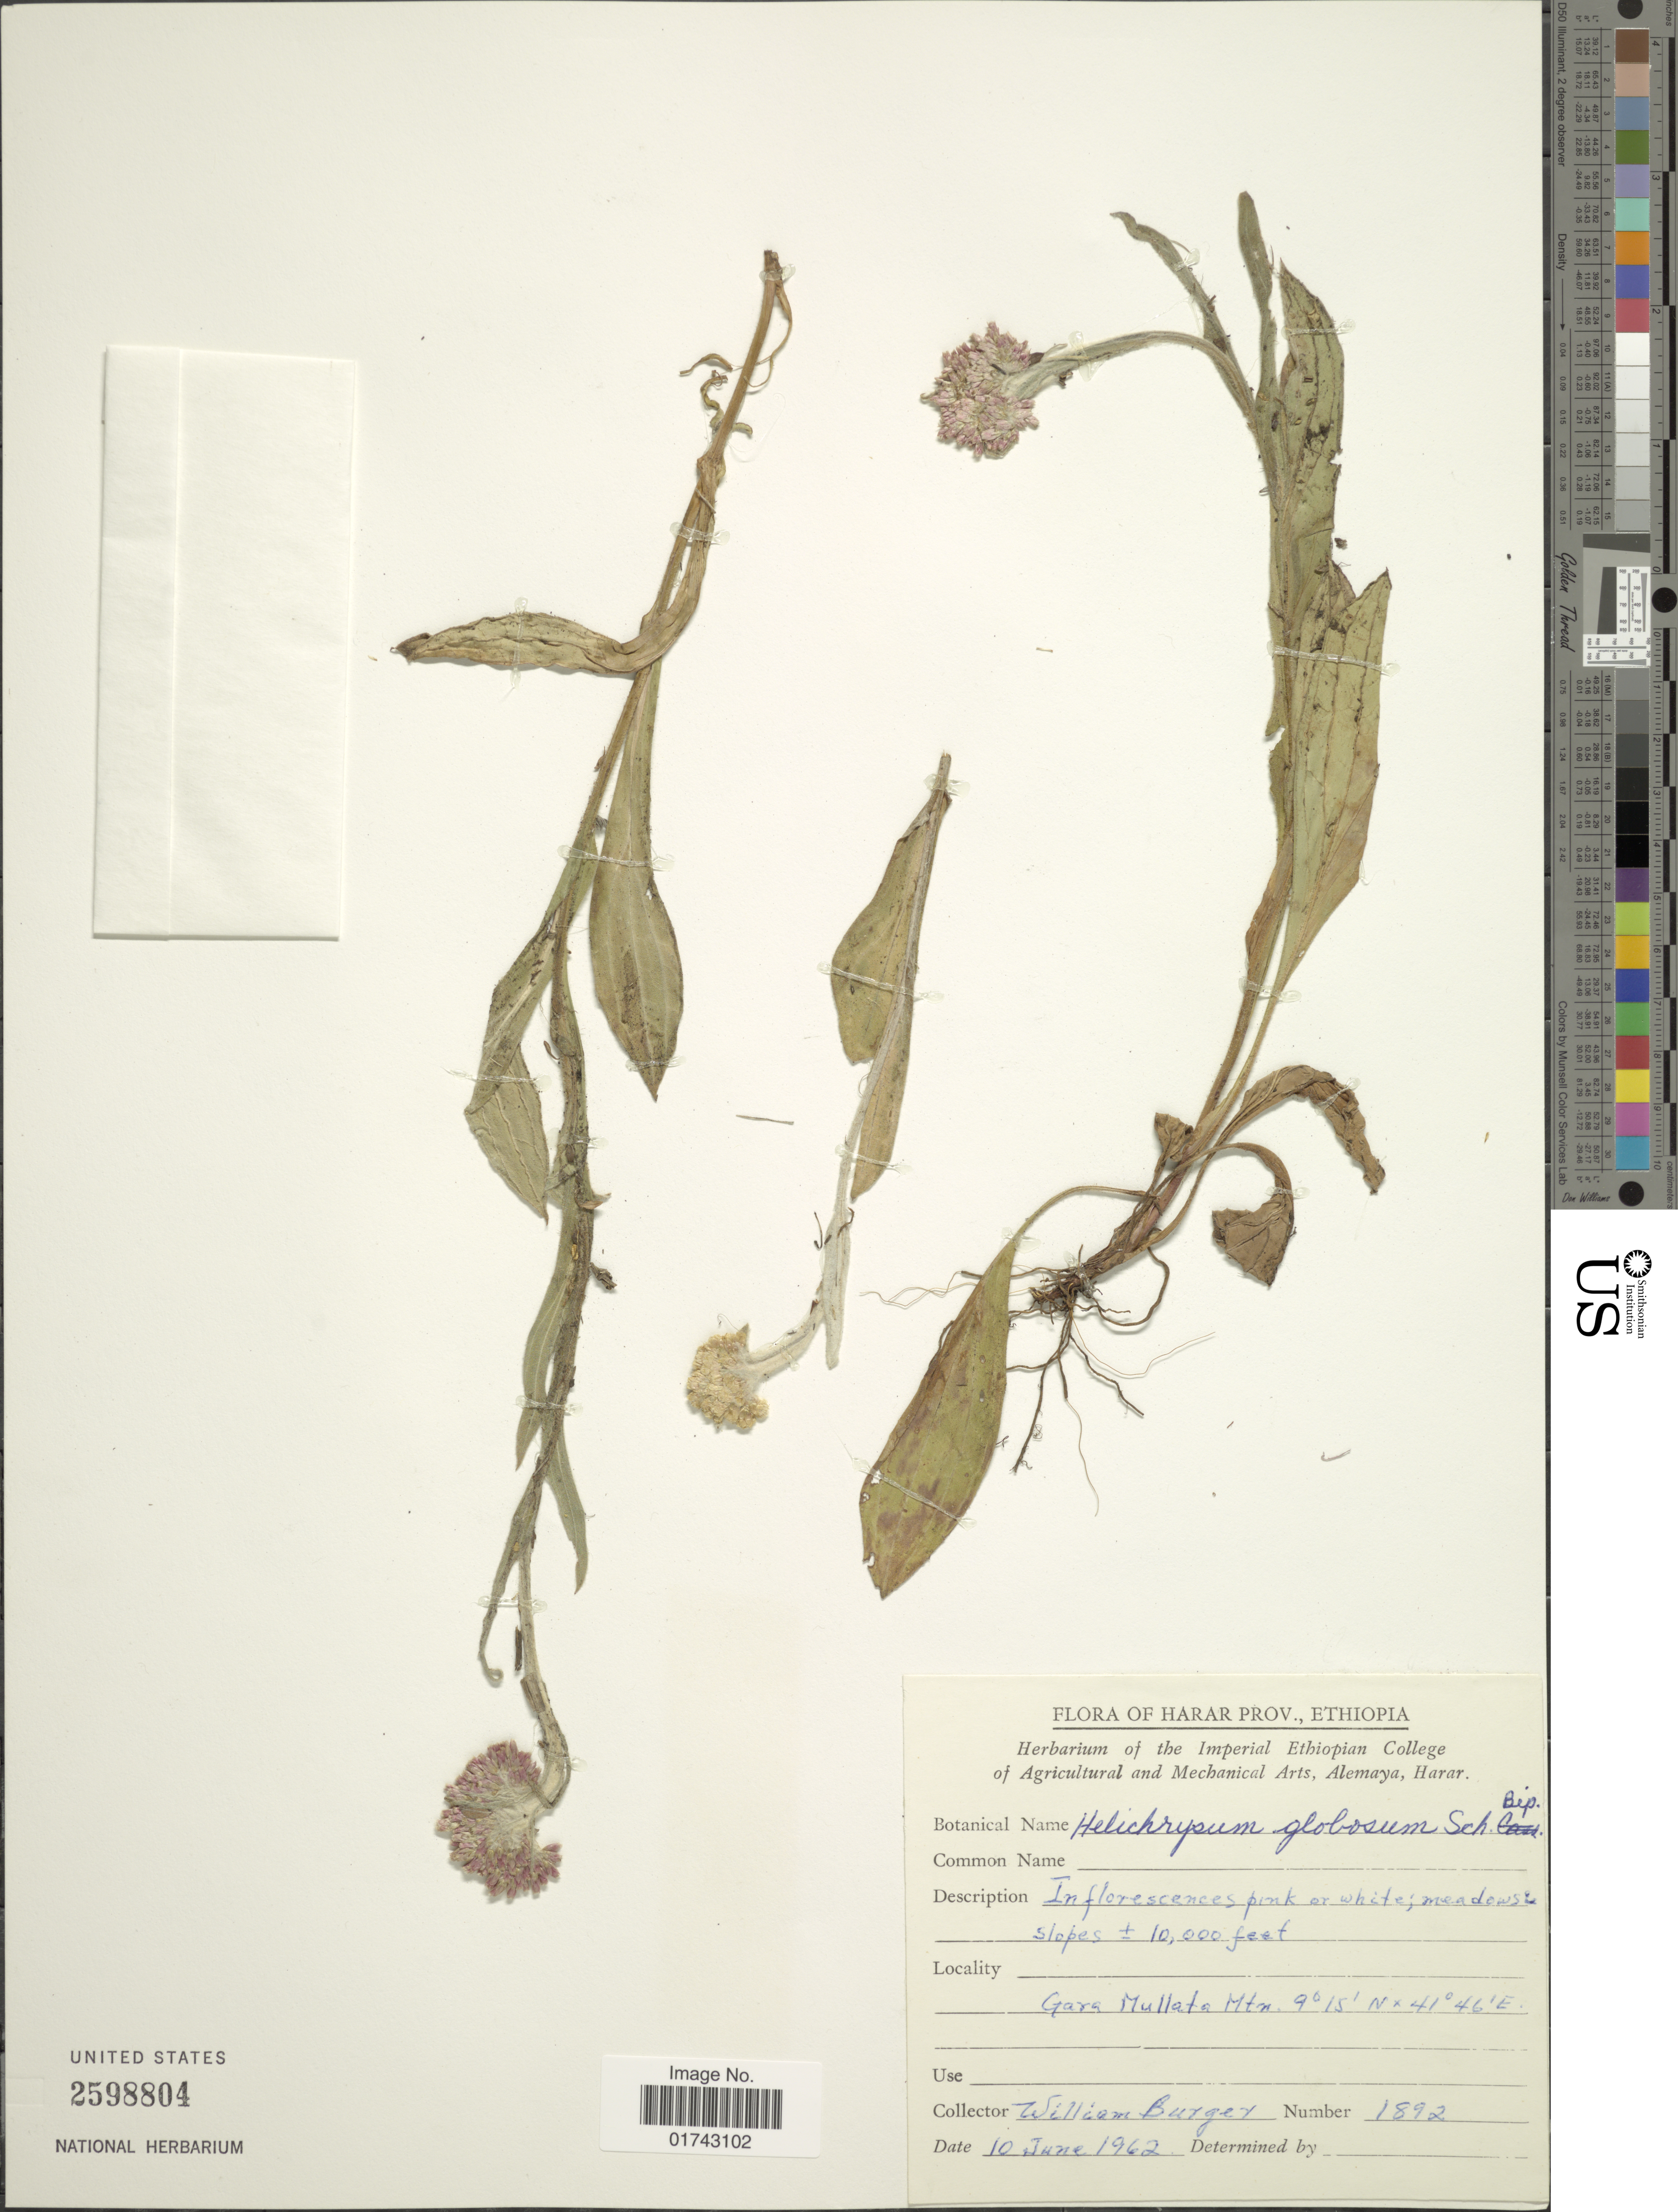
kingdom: Plantae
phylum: Tracheophyta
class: Magnoliopsida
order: Asterales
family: Asteraceae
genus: Helichrysum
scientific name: Helichrysum globosum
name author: Sch. Bip. ex A. Rich.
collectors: W. Burger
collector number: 1892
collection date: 1962-06-10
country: Ethiopia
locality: Harar Prov., Gara Mullata Mts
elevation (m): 3048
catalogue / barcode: US 2598804